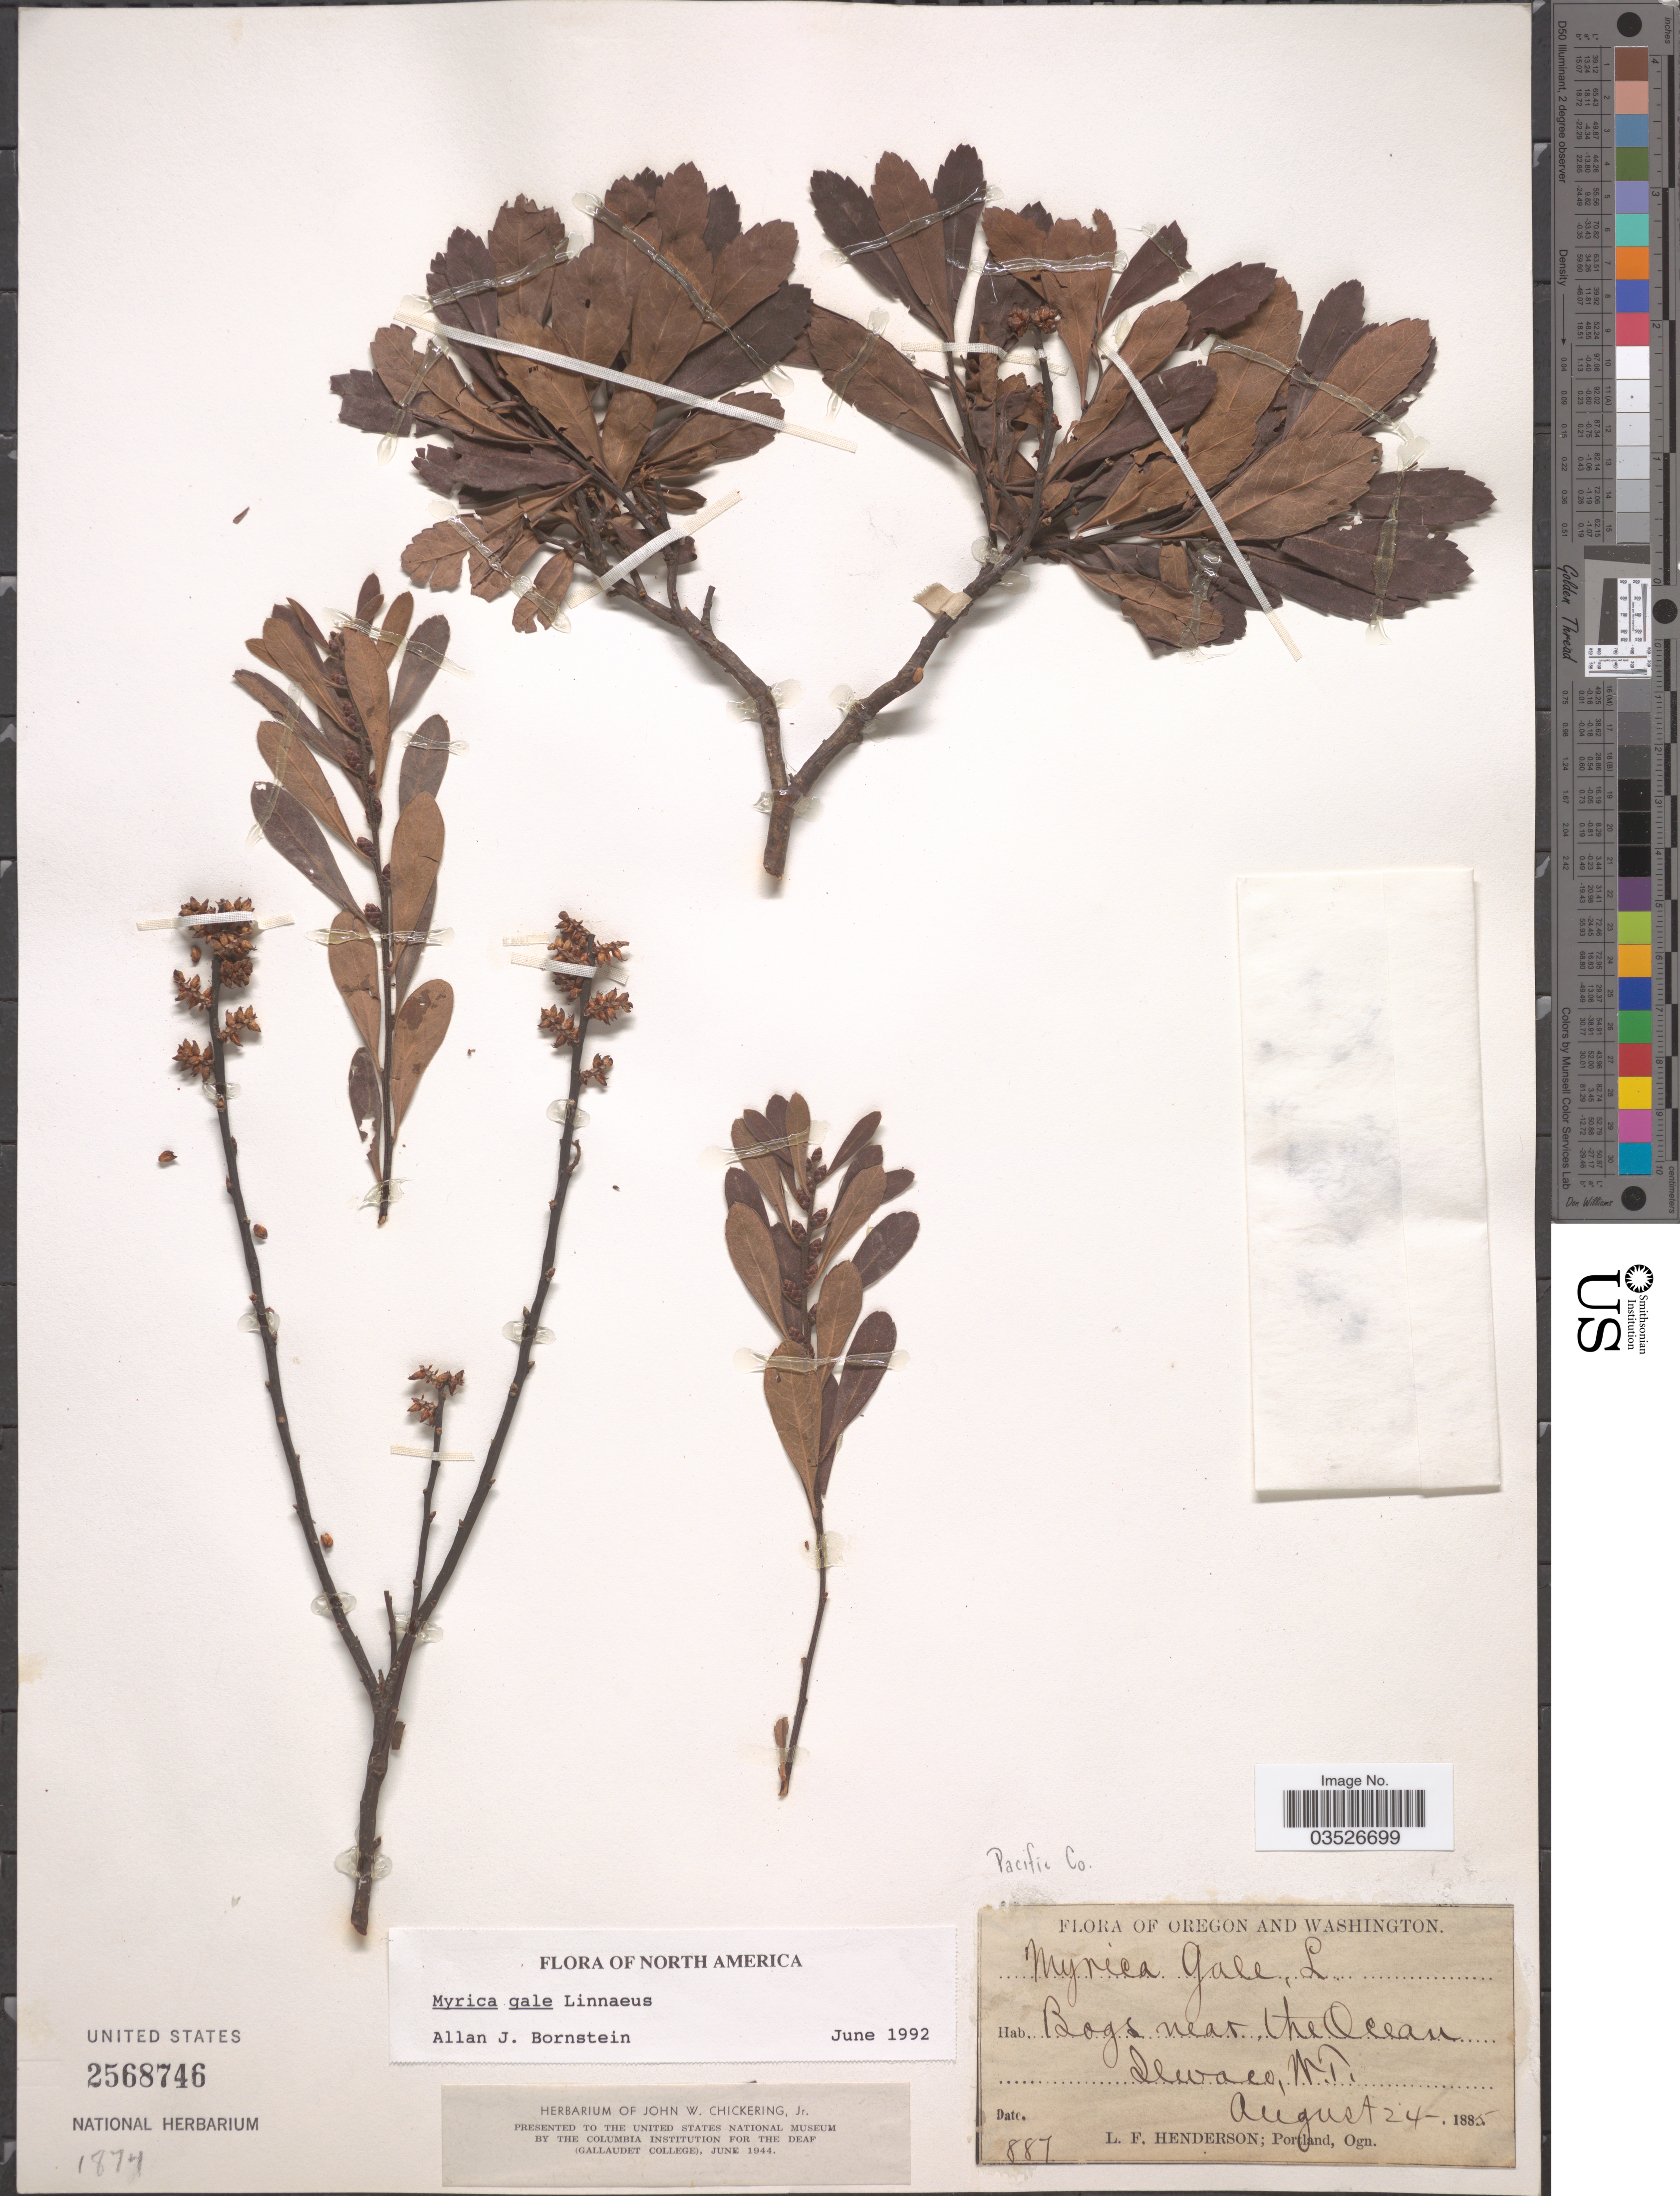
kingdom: Plantae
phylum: Tracheophyta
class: Magnoliopsida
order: Fagales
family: Myricaceae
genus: Myrica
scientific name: Myrica gale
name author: L.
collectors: L. Henderson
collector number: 887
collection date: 1885-08-24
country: United States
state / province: Washington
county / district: Pacific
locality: Pacific Co., Bogs near the Ocean Ilwaco.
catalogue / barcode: US 2568746